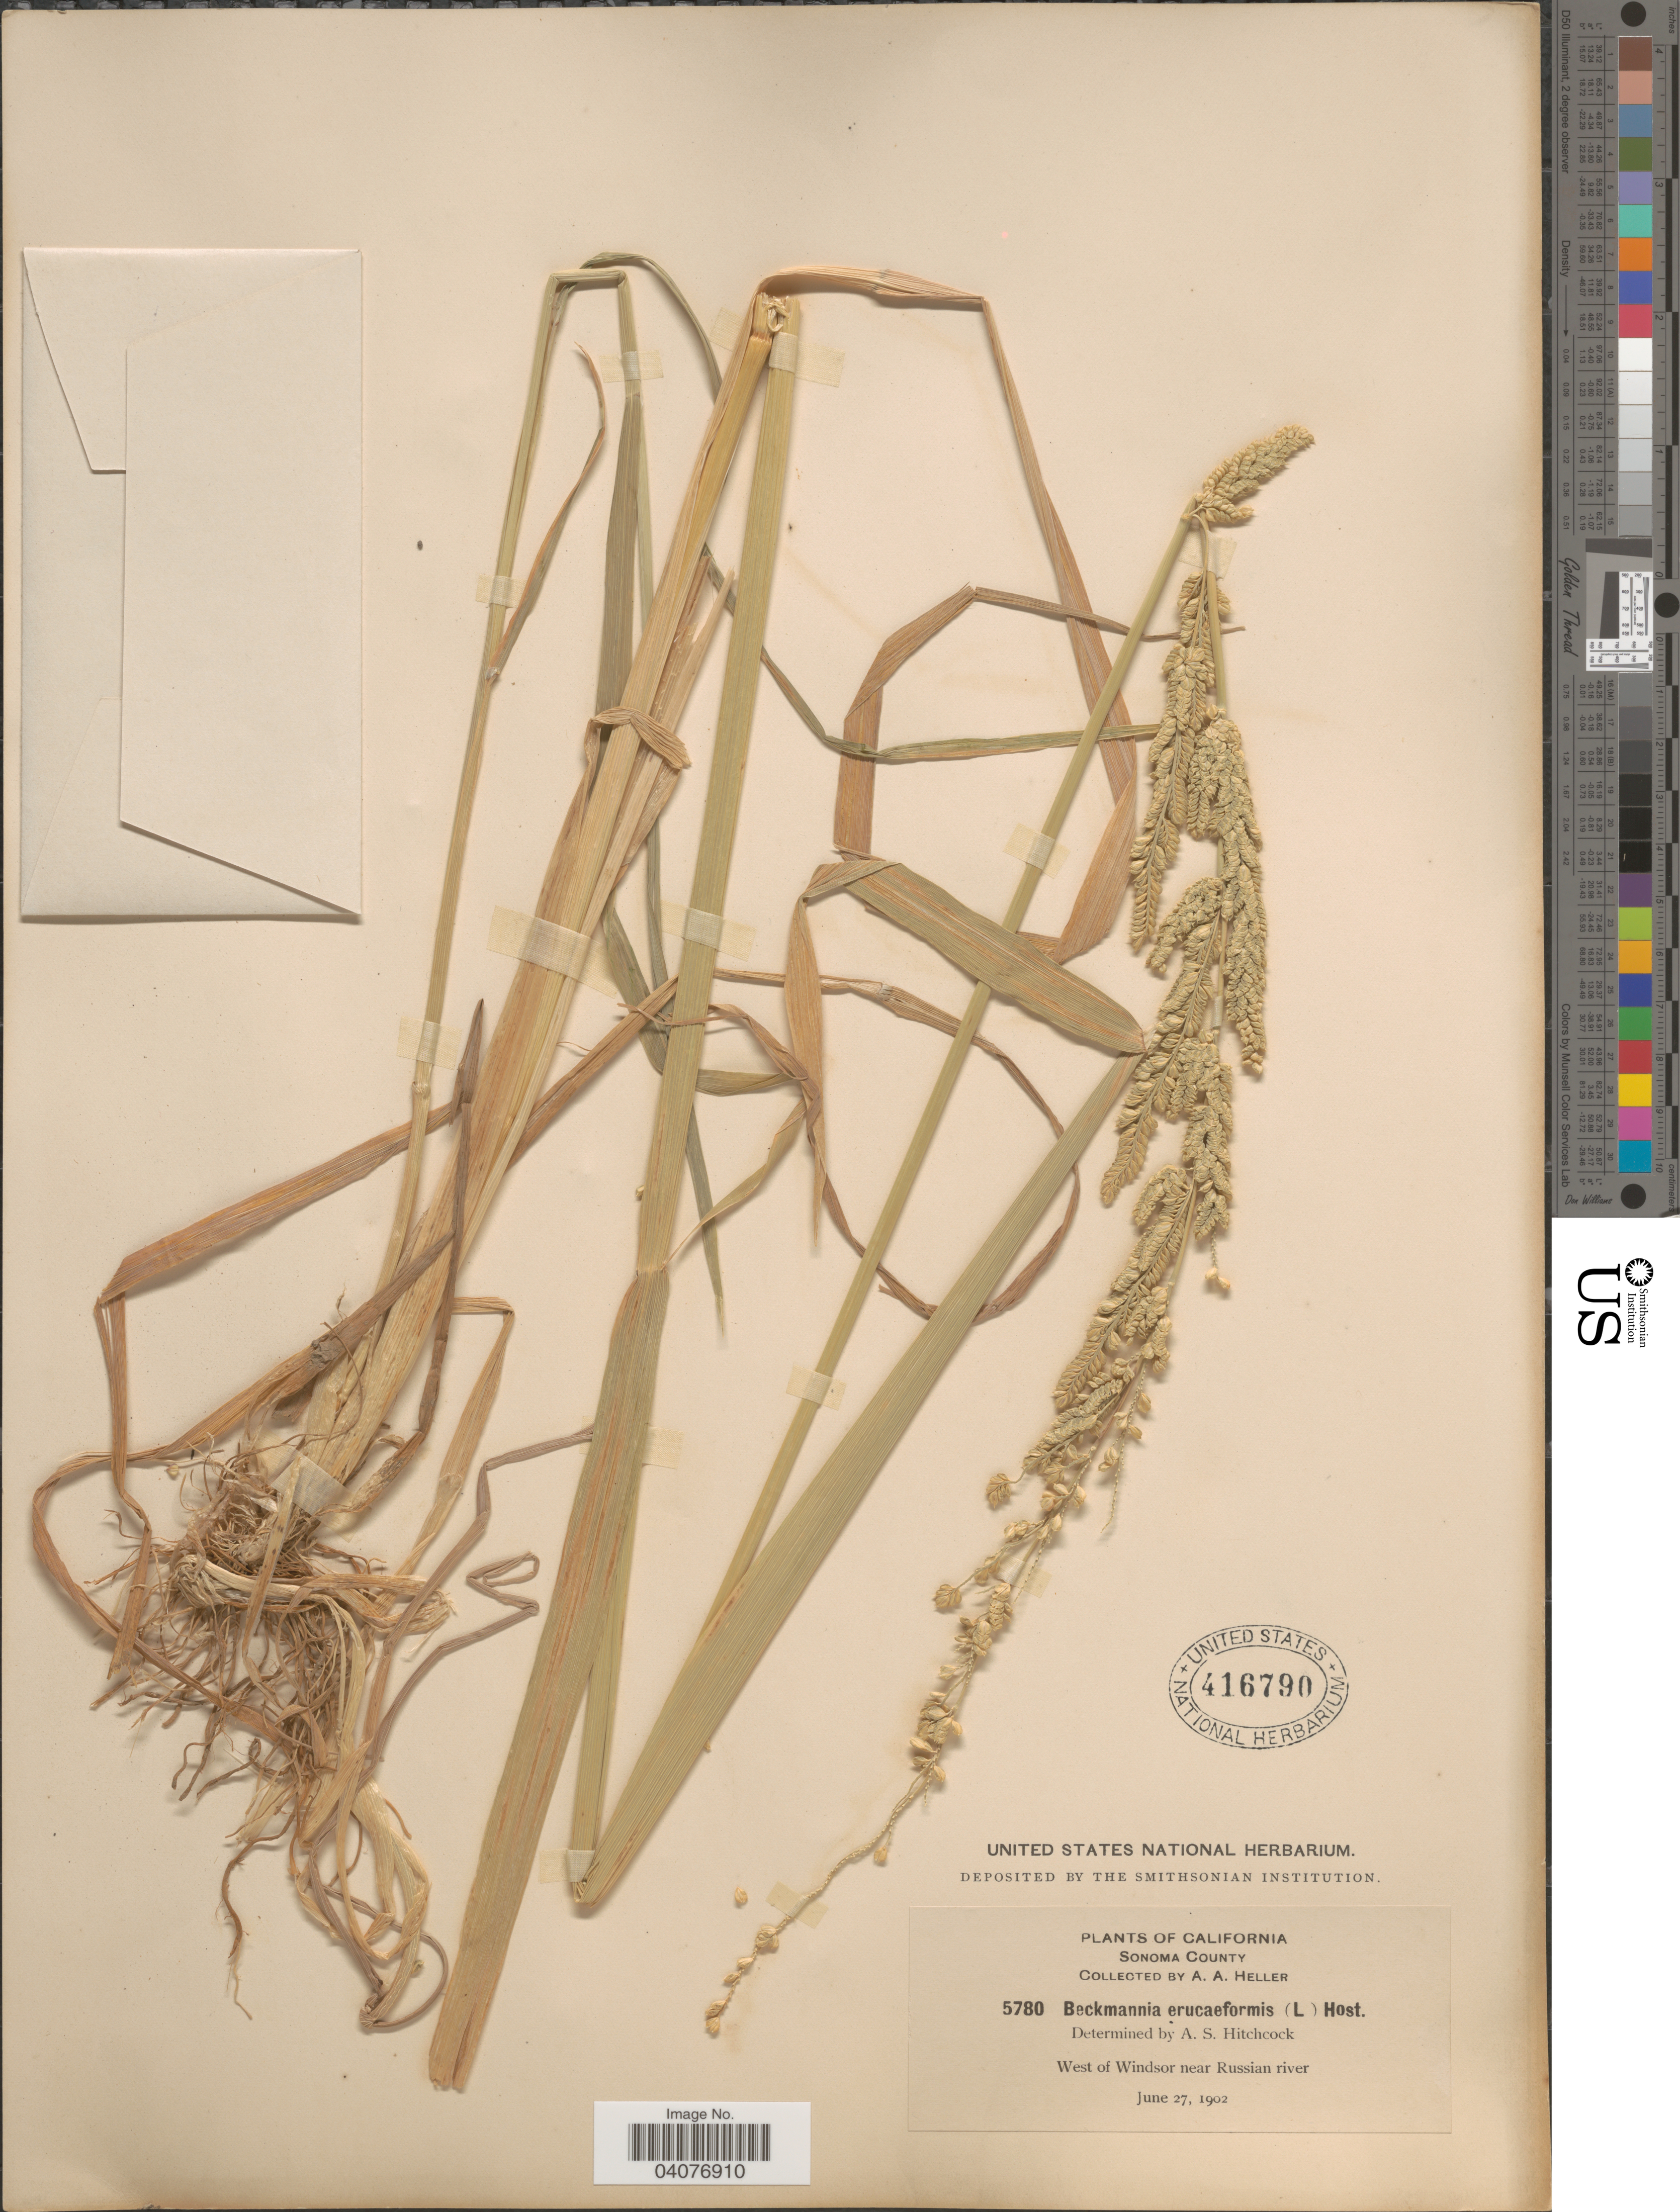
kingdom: Plantae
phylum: Tracheophyta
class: Liliopsida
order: Poales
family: Poaceae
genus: Beckmannia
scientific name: Beckmannia syzigachne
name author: (Steud.) Fernald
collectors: A. A. Heller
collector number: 5780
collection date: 1902-06-27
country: United States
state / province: California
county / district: Sonoma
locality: Sonoma County. West of Windsor near Russian river.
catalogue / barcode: US 416790